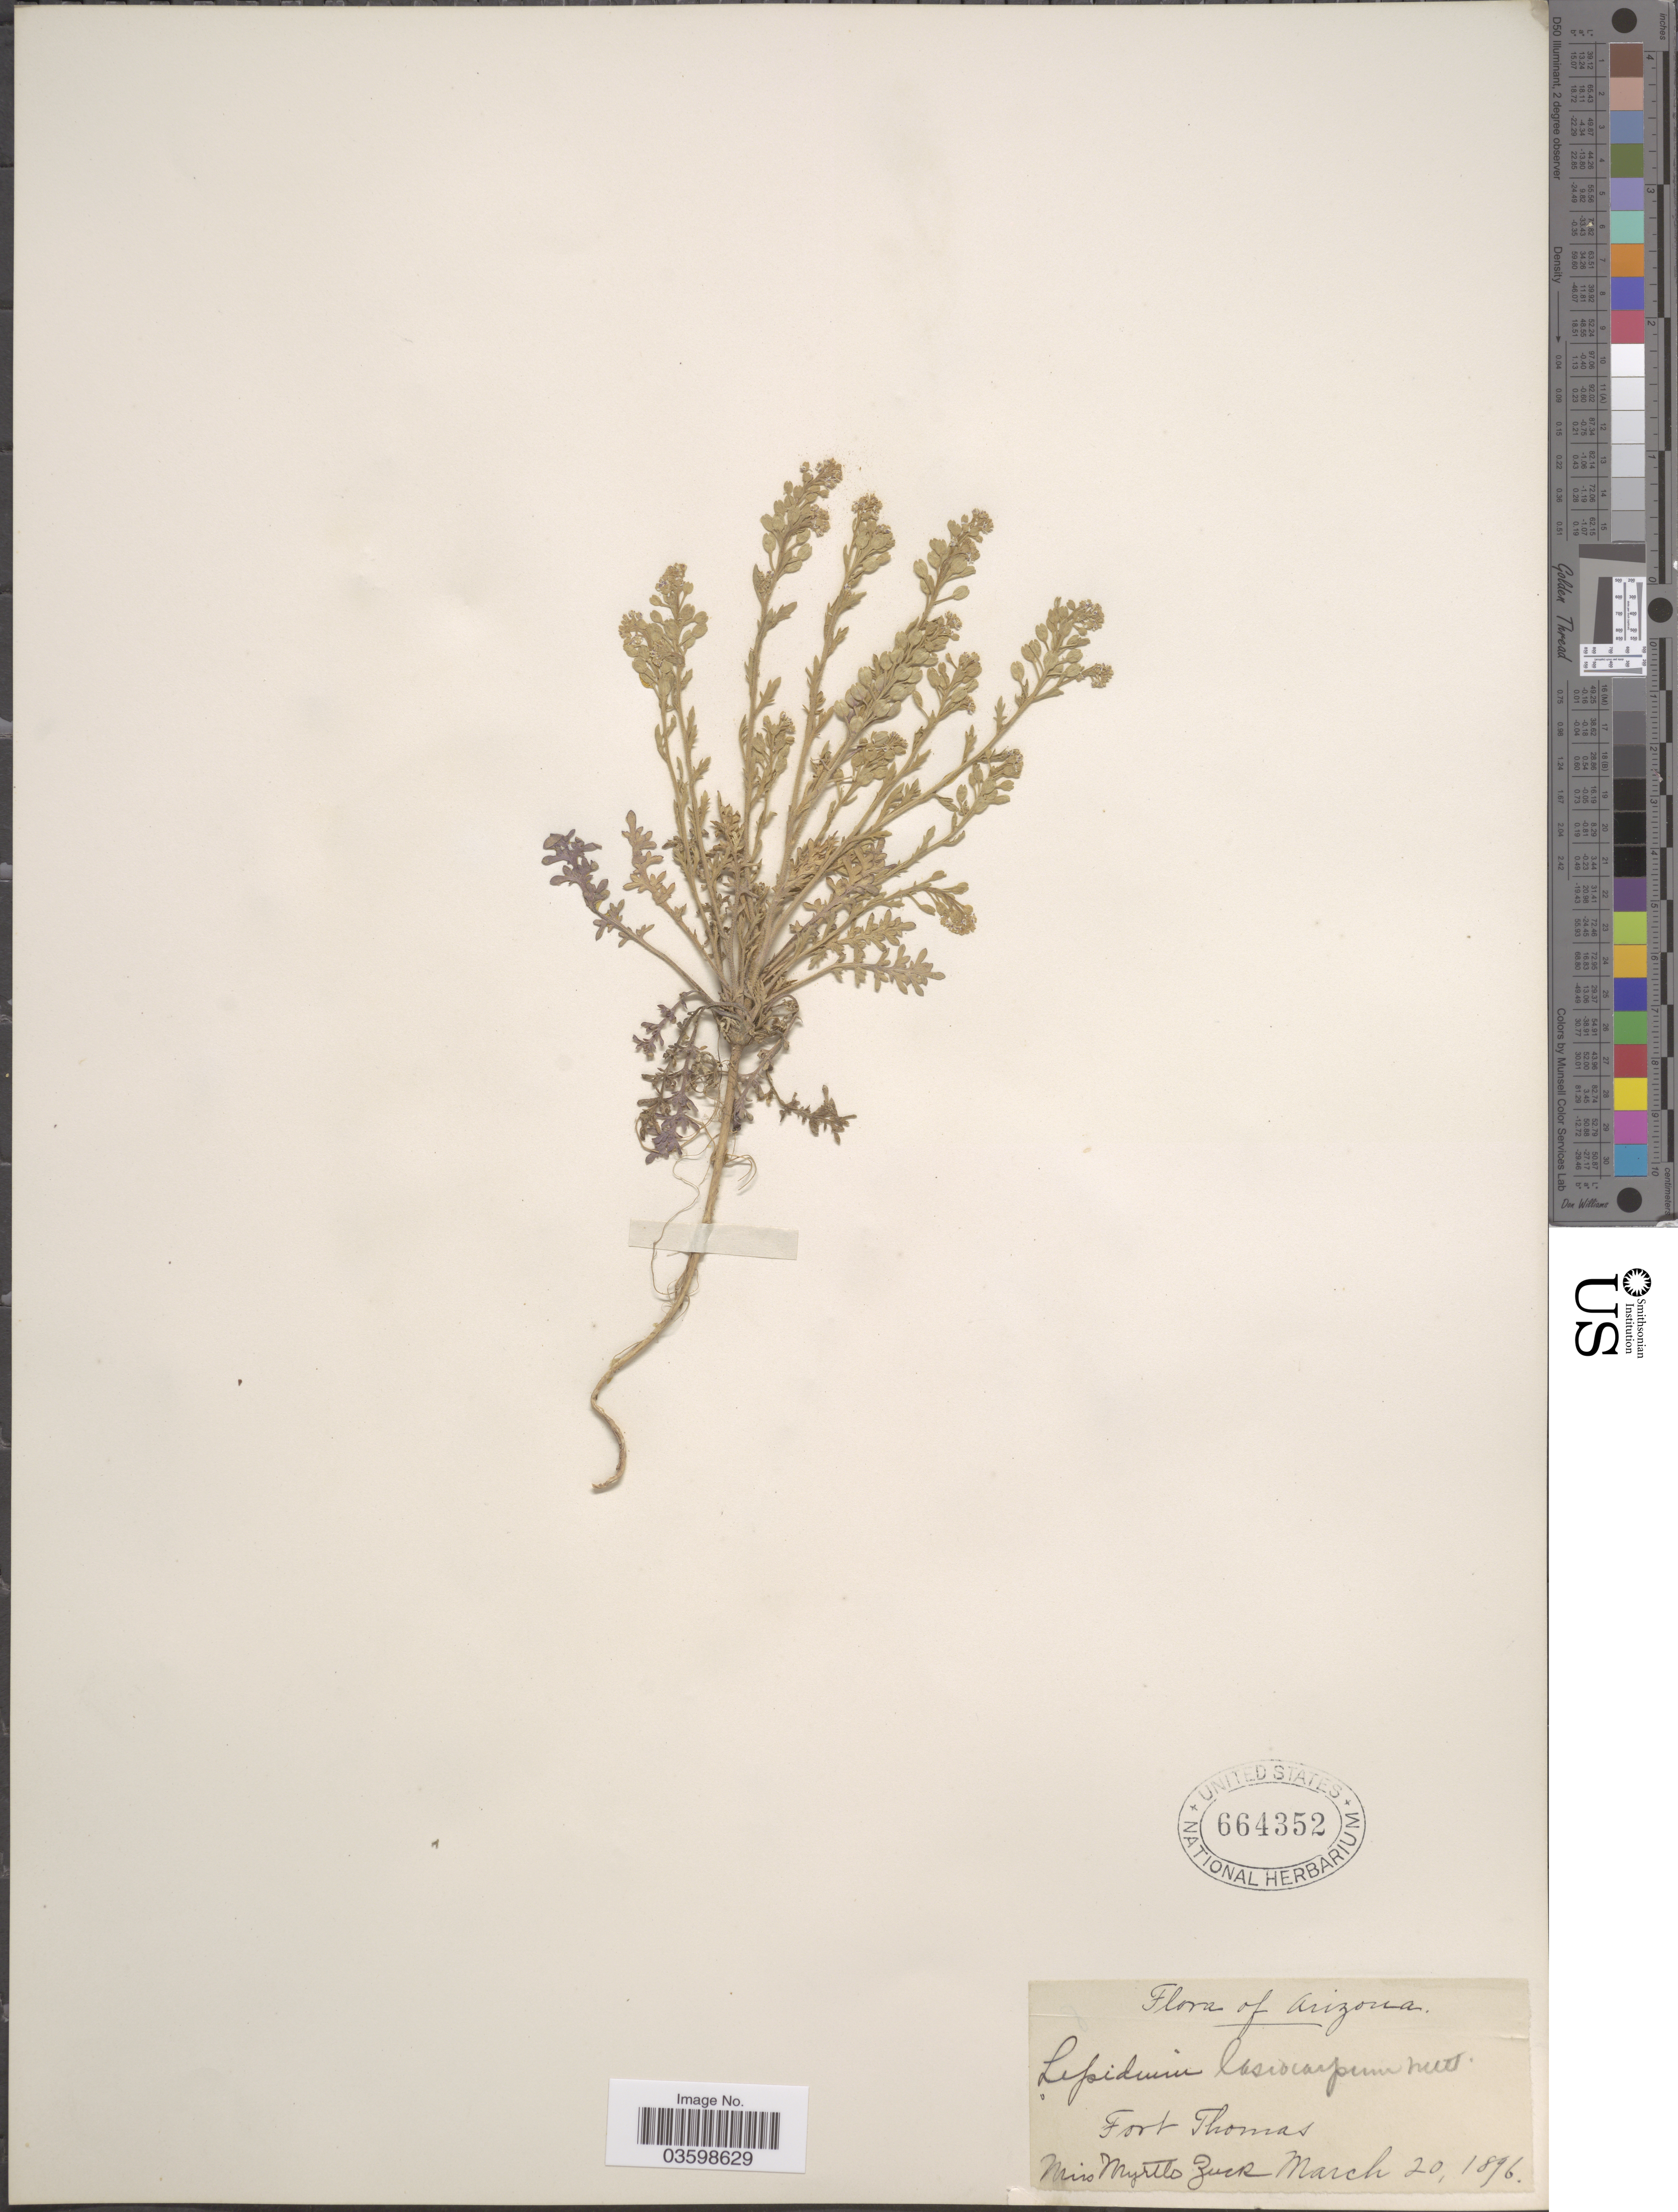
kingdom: Plantae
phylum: Tracheophyta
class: Magnoliopsida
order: Brassicales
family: Brassicaceae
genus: Lepidium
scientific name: Lepidium lasiocarpum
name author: Nutt.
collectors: M. Zuck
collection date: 1896-03-20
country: United States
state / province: Arizona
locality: Fort Thomas.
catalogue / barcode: US 664352